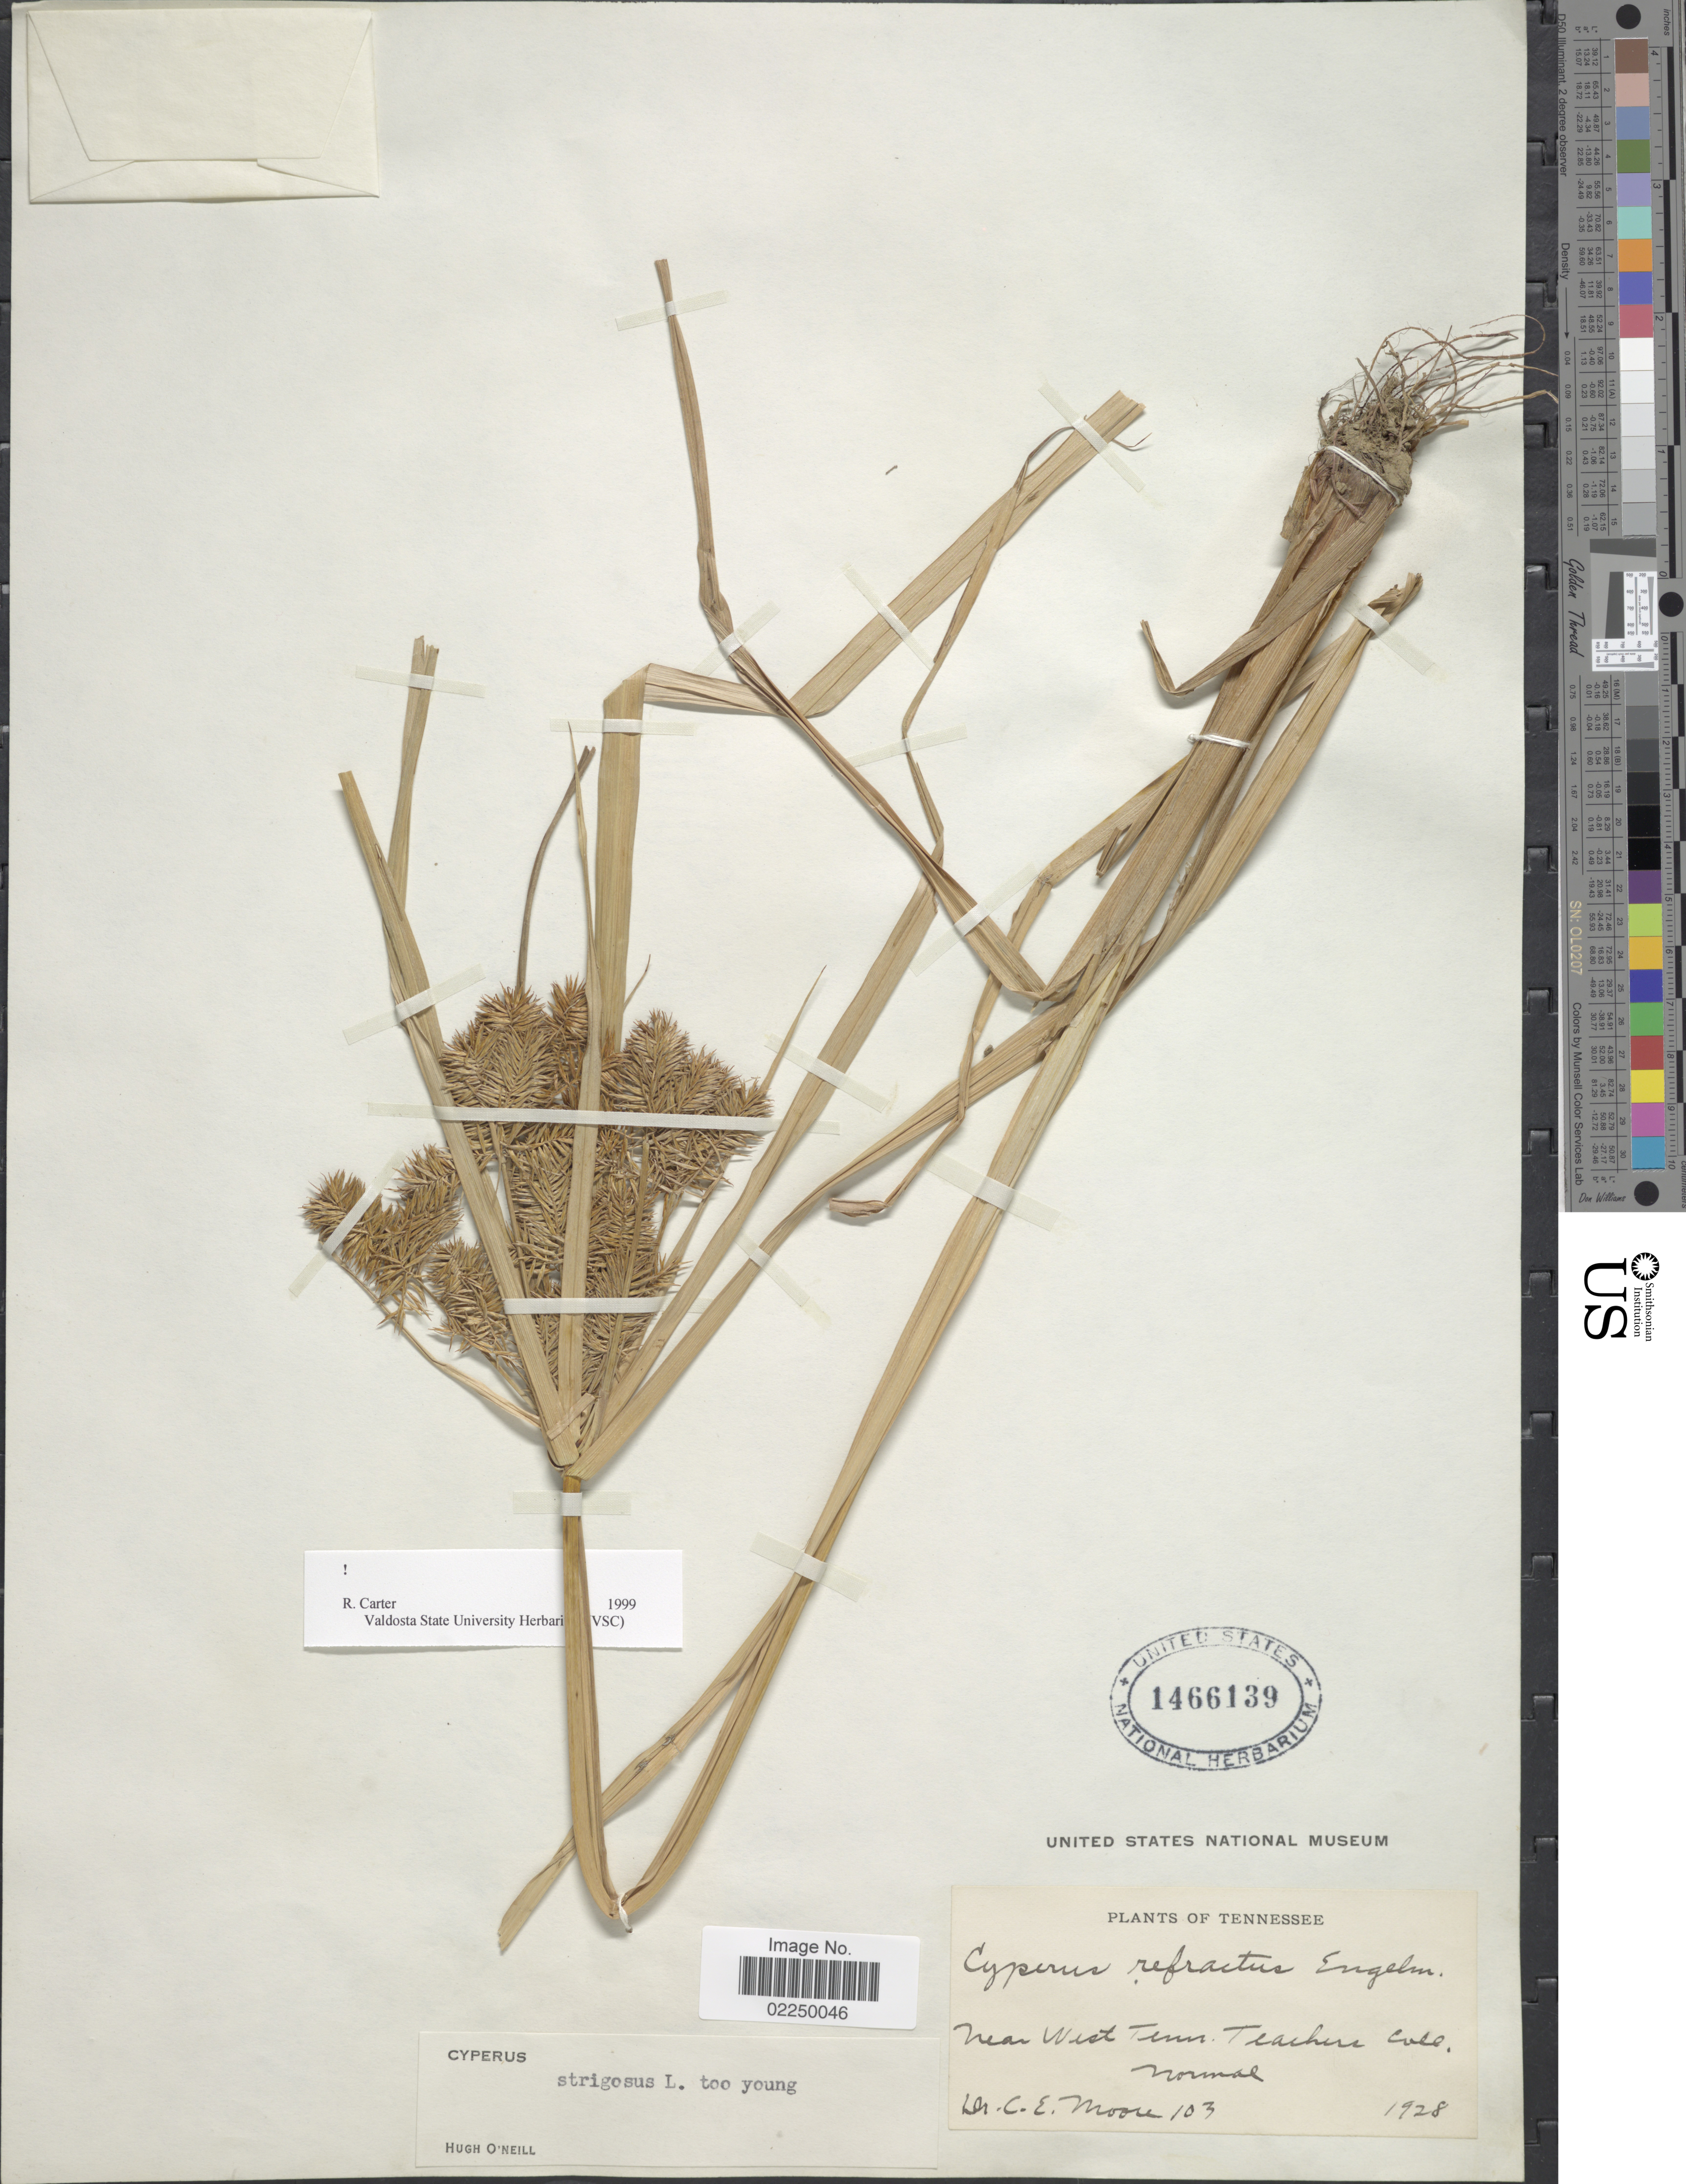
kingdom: Plantae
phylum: Tracheophyta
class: Liliopsida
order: Poales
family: Cyperaceae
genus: Cyperus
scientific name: Cyperus strigosus L.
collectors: C. Moore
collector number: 103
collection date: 1928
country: United States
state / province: Tennessee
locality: Near West Tenn. Teachers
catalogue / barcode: US 1466139